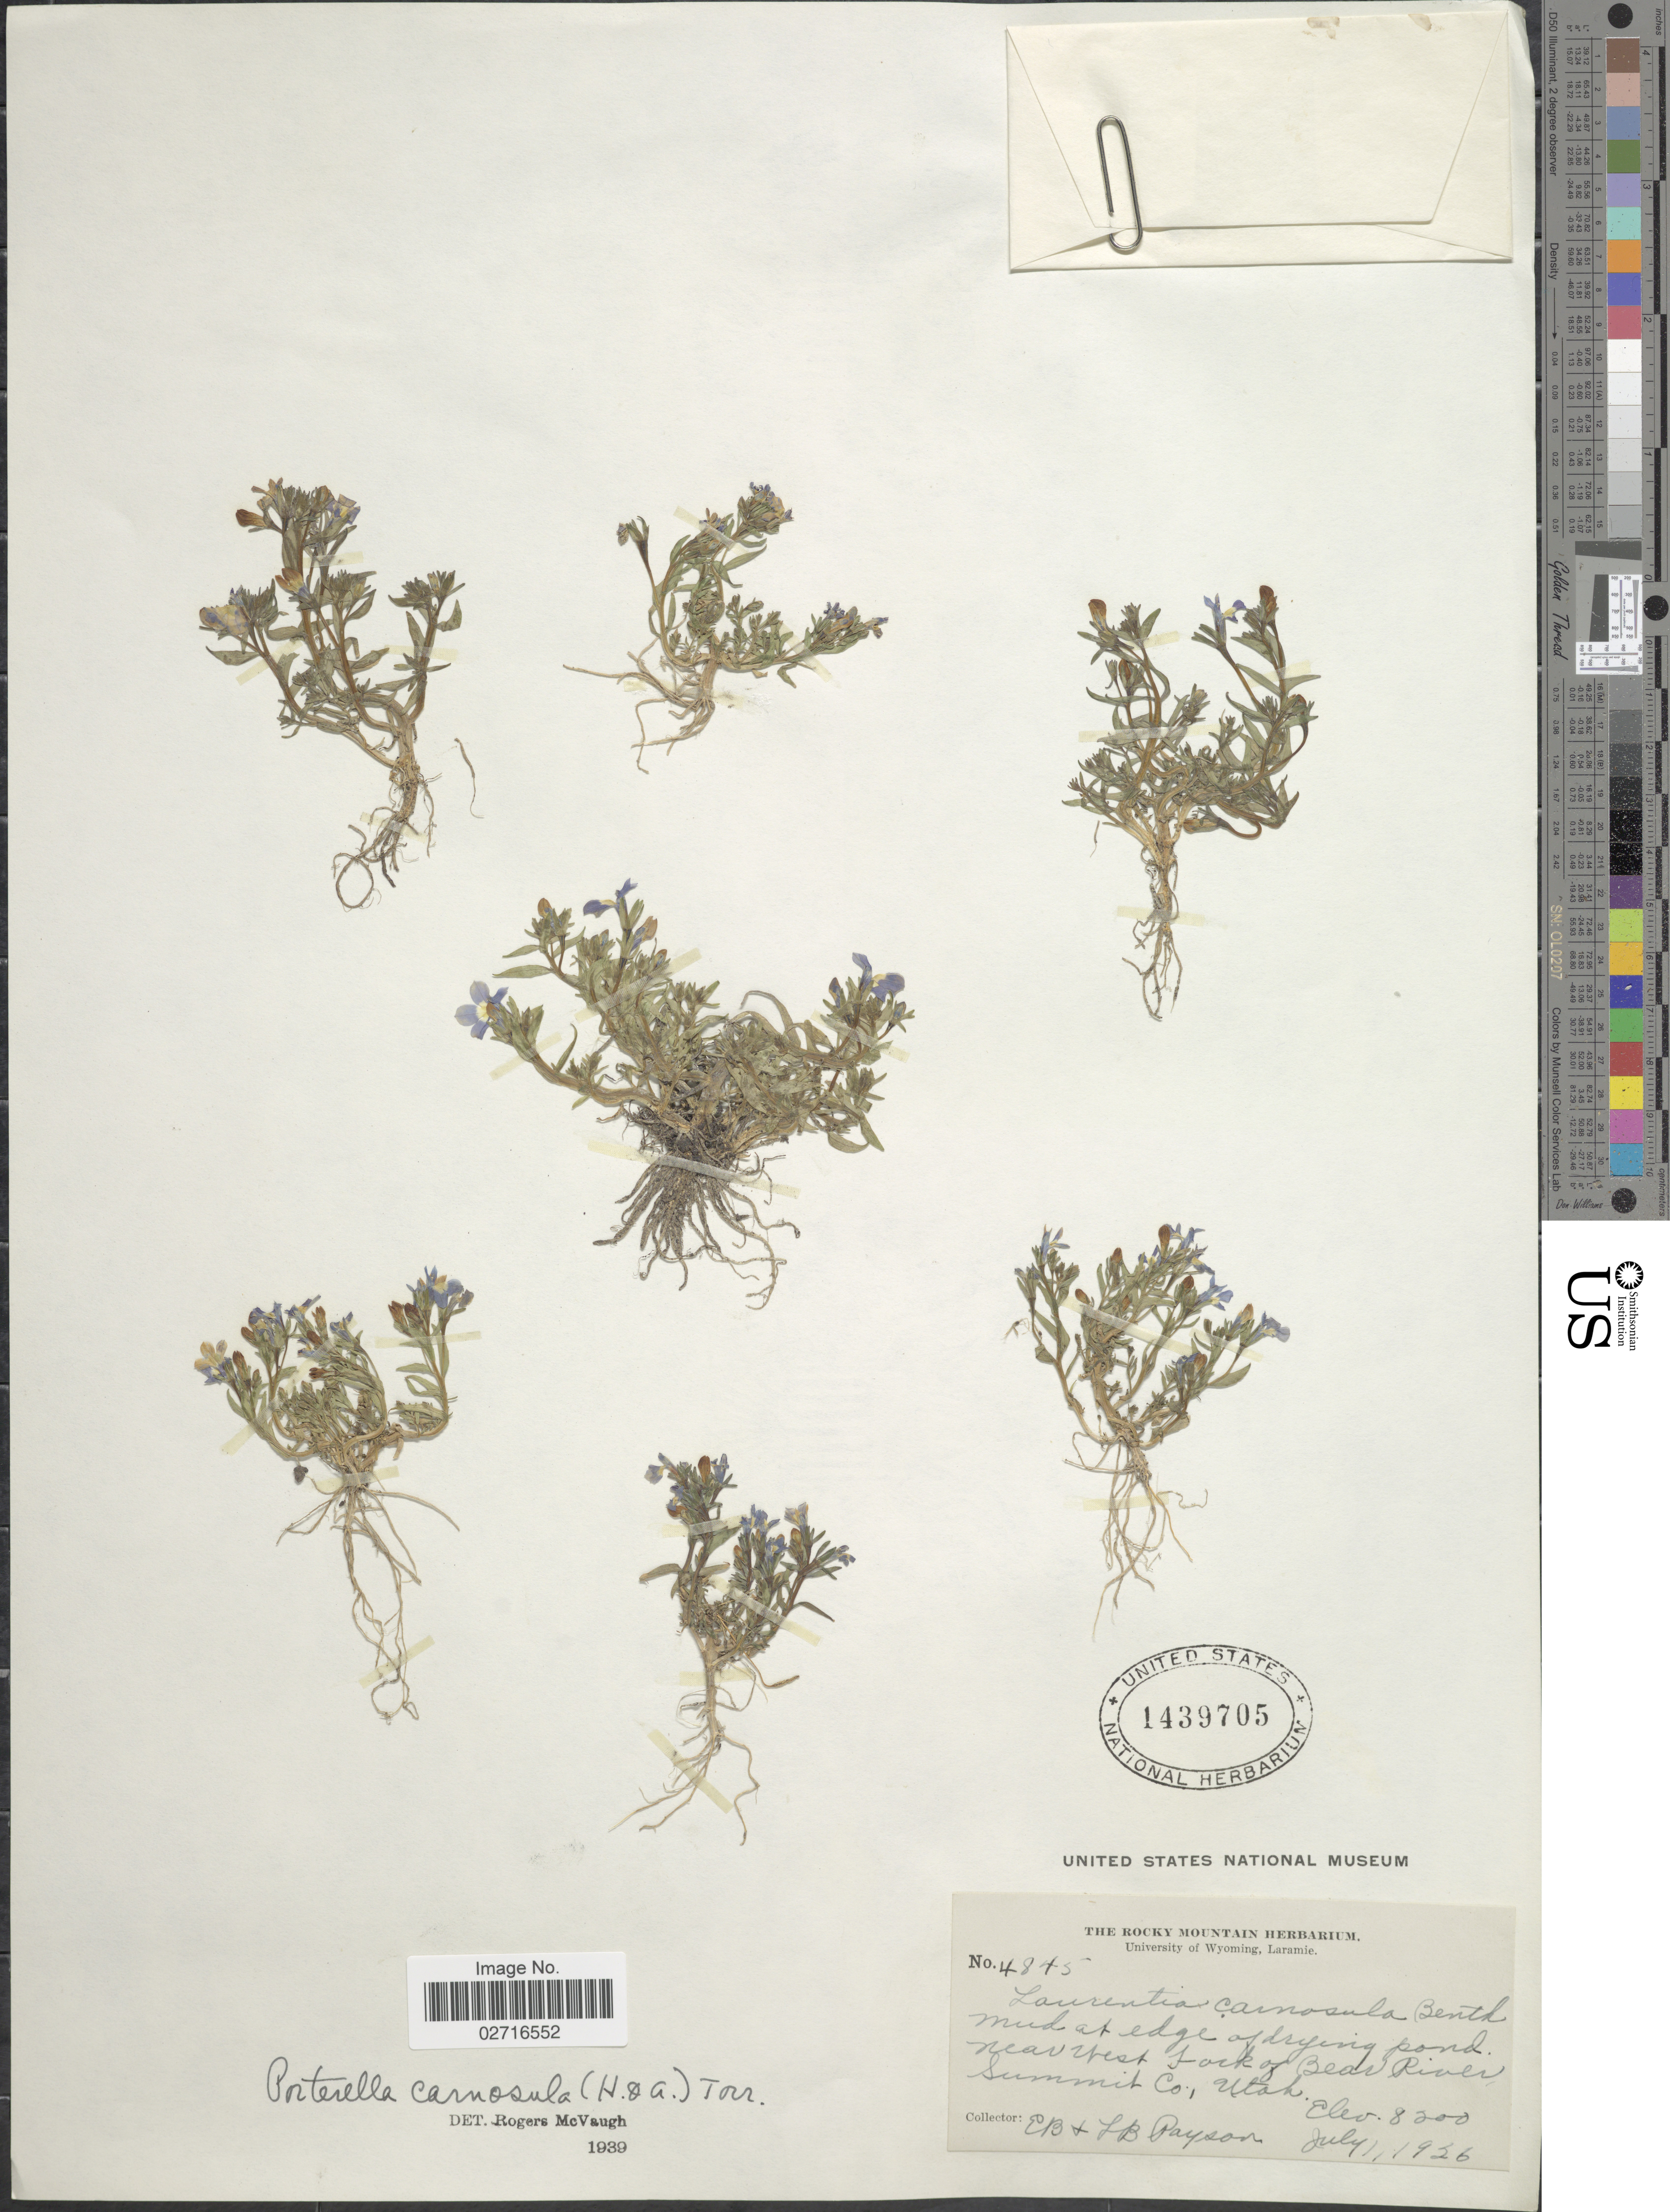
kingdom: Plantae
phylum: Tracheophyta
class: Magnoliopsida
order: Asterales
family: Campanulaceae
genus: Laurentia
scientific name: Laurentia carnosula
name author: (Hook. & Arn.) Benth. ex A. Gray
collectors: E. B. Payson & L. Payson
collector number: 4845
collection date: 1936-07-01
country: United States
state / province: Utah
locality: Mud at edge of drying pond, near West Fork of Bear River, Summit Co.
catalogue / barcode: US 1439705